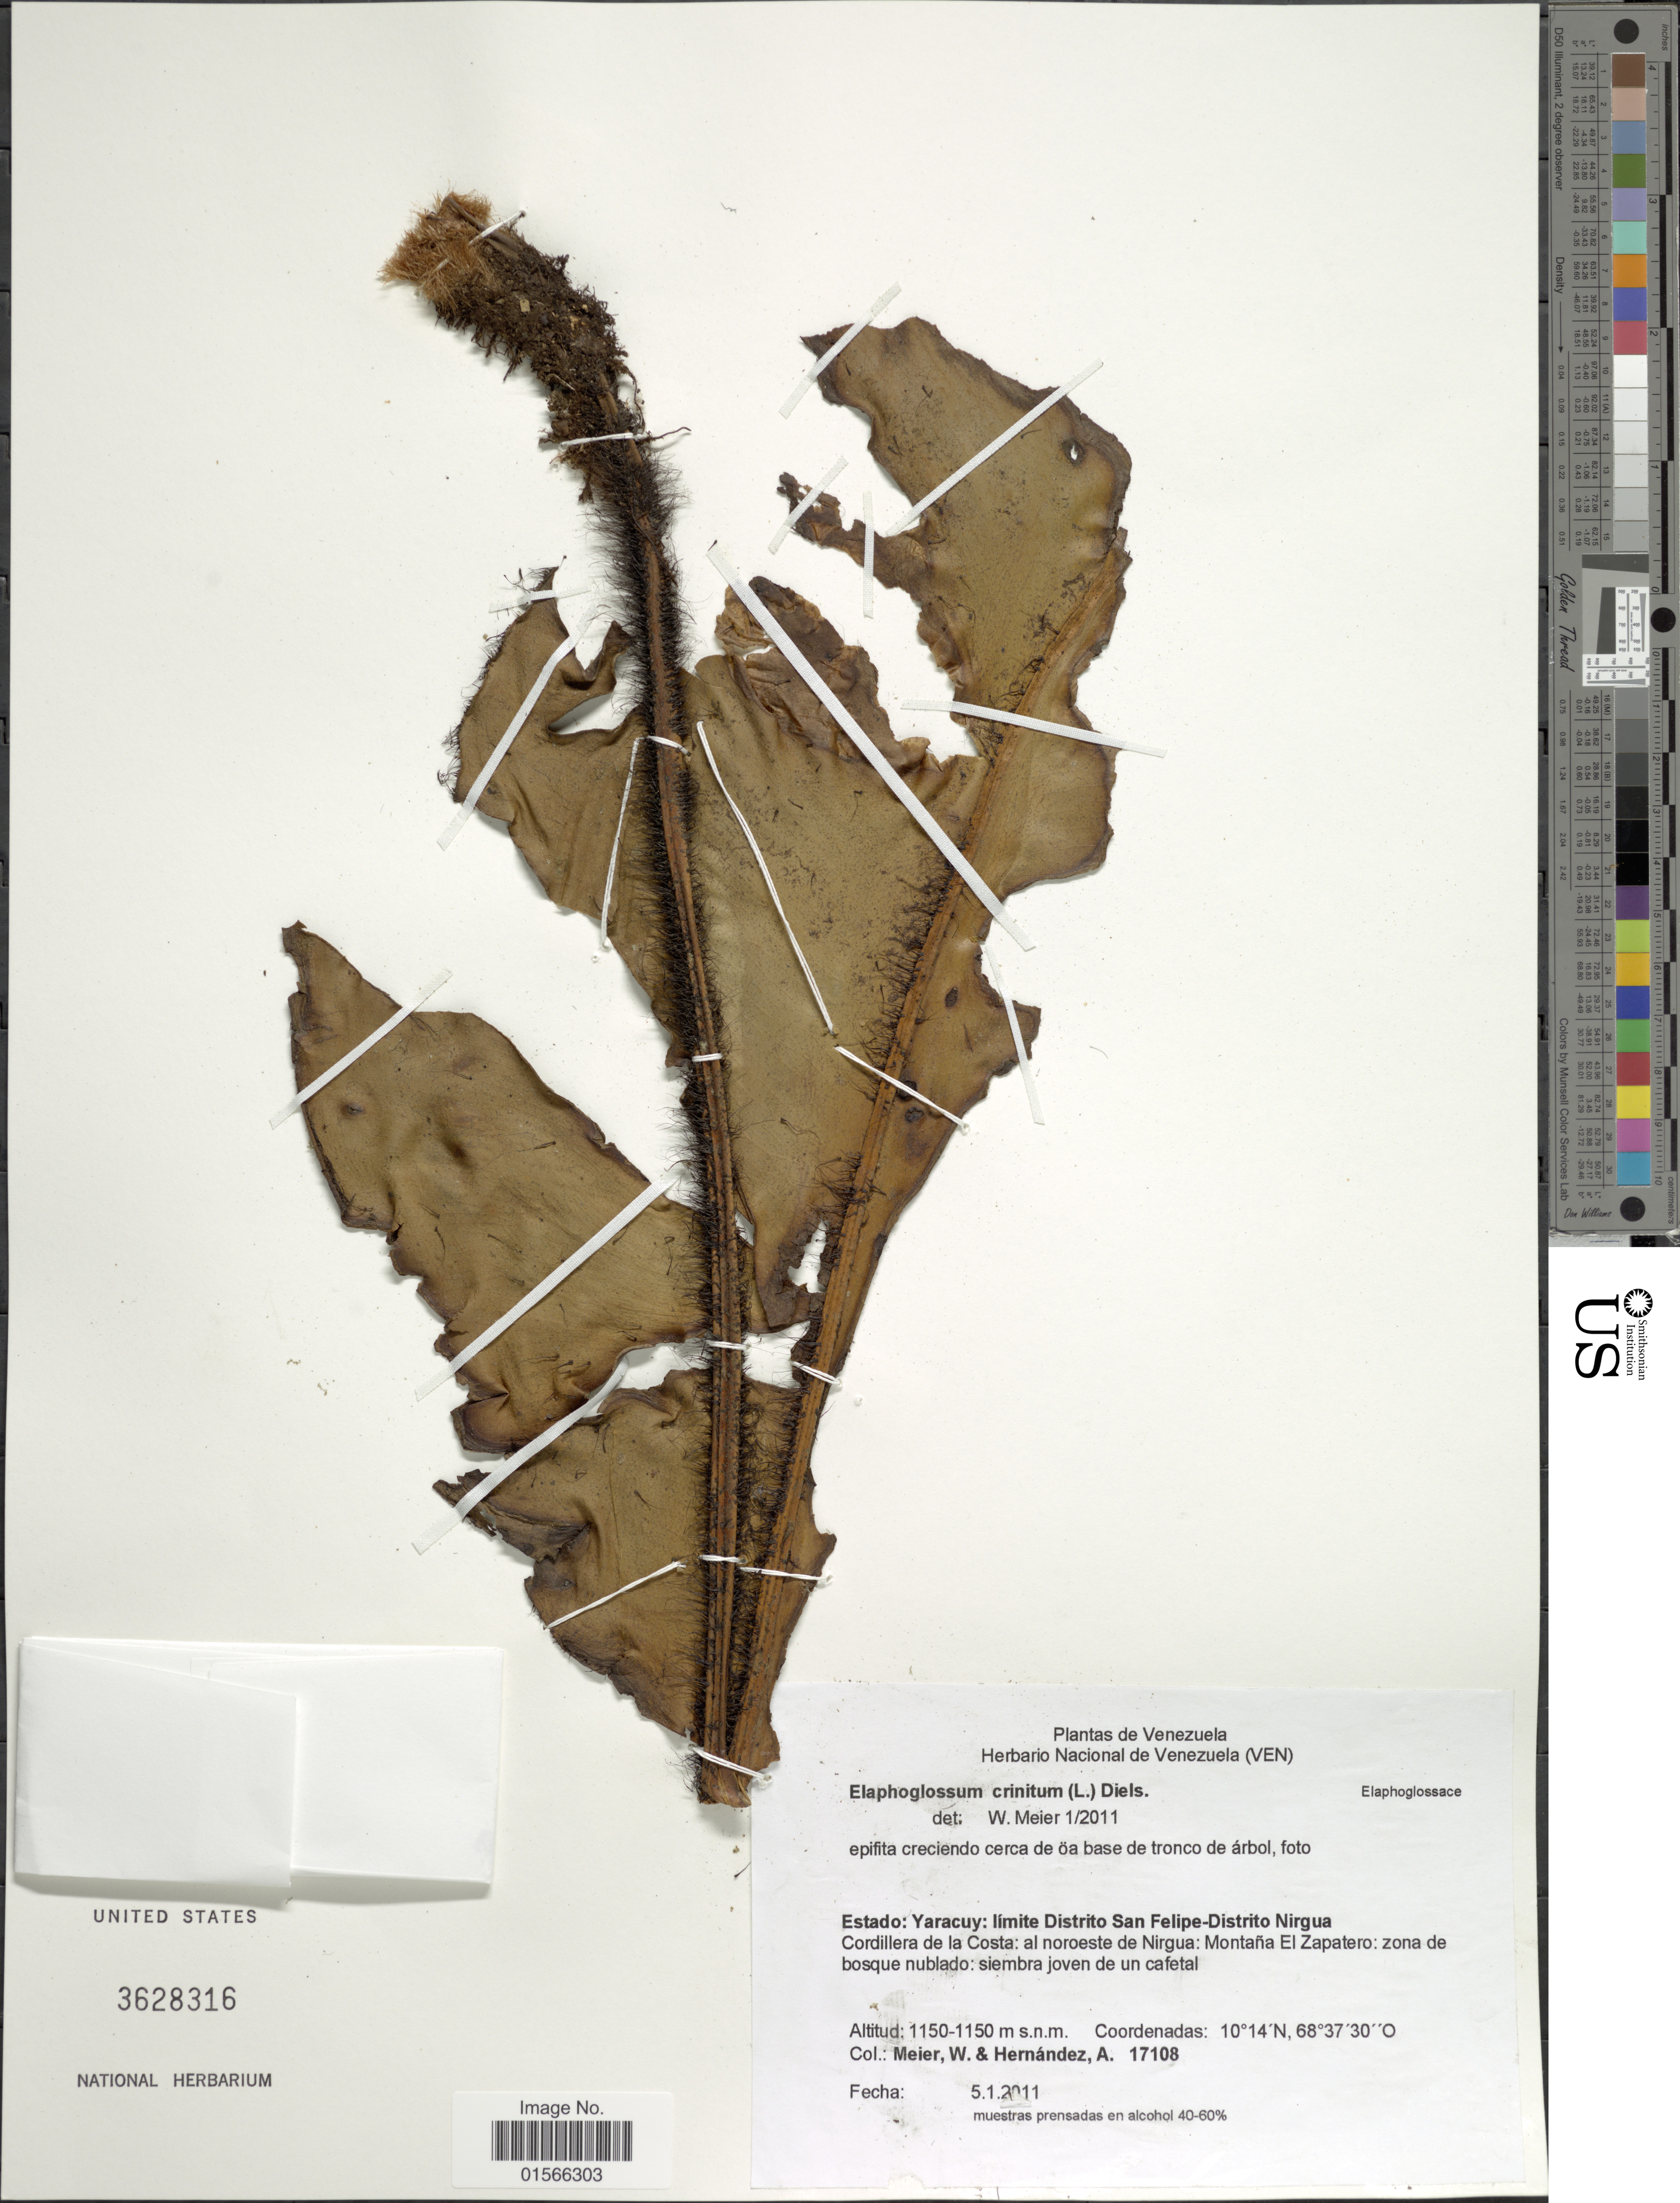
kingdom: Plantae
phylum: Tracheophyta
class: Polypodiopsida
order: Polypodiales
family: Dryopteridaceae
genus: Elaphoglossum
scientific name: Elaphoglossum crinitum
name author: (L.) Christ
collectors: W. Meier & A. Hernandez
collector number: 17108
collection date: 2011-01-05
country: Venezuela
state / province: Yaracuy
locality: Límite Distrito San Felipe-Distrito Nirgua, Cordillera de la Costa: al noroeste de Nirgua: Montaña El Zapatero: zona de bosque nublado: siembra joven de un cafetal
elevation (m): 1150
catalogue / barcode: US 3628316